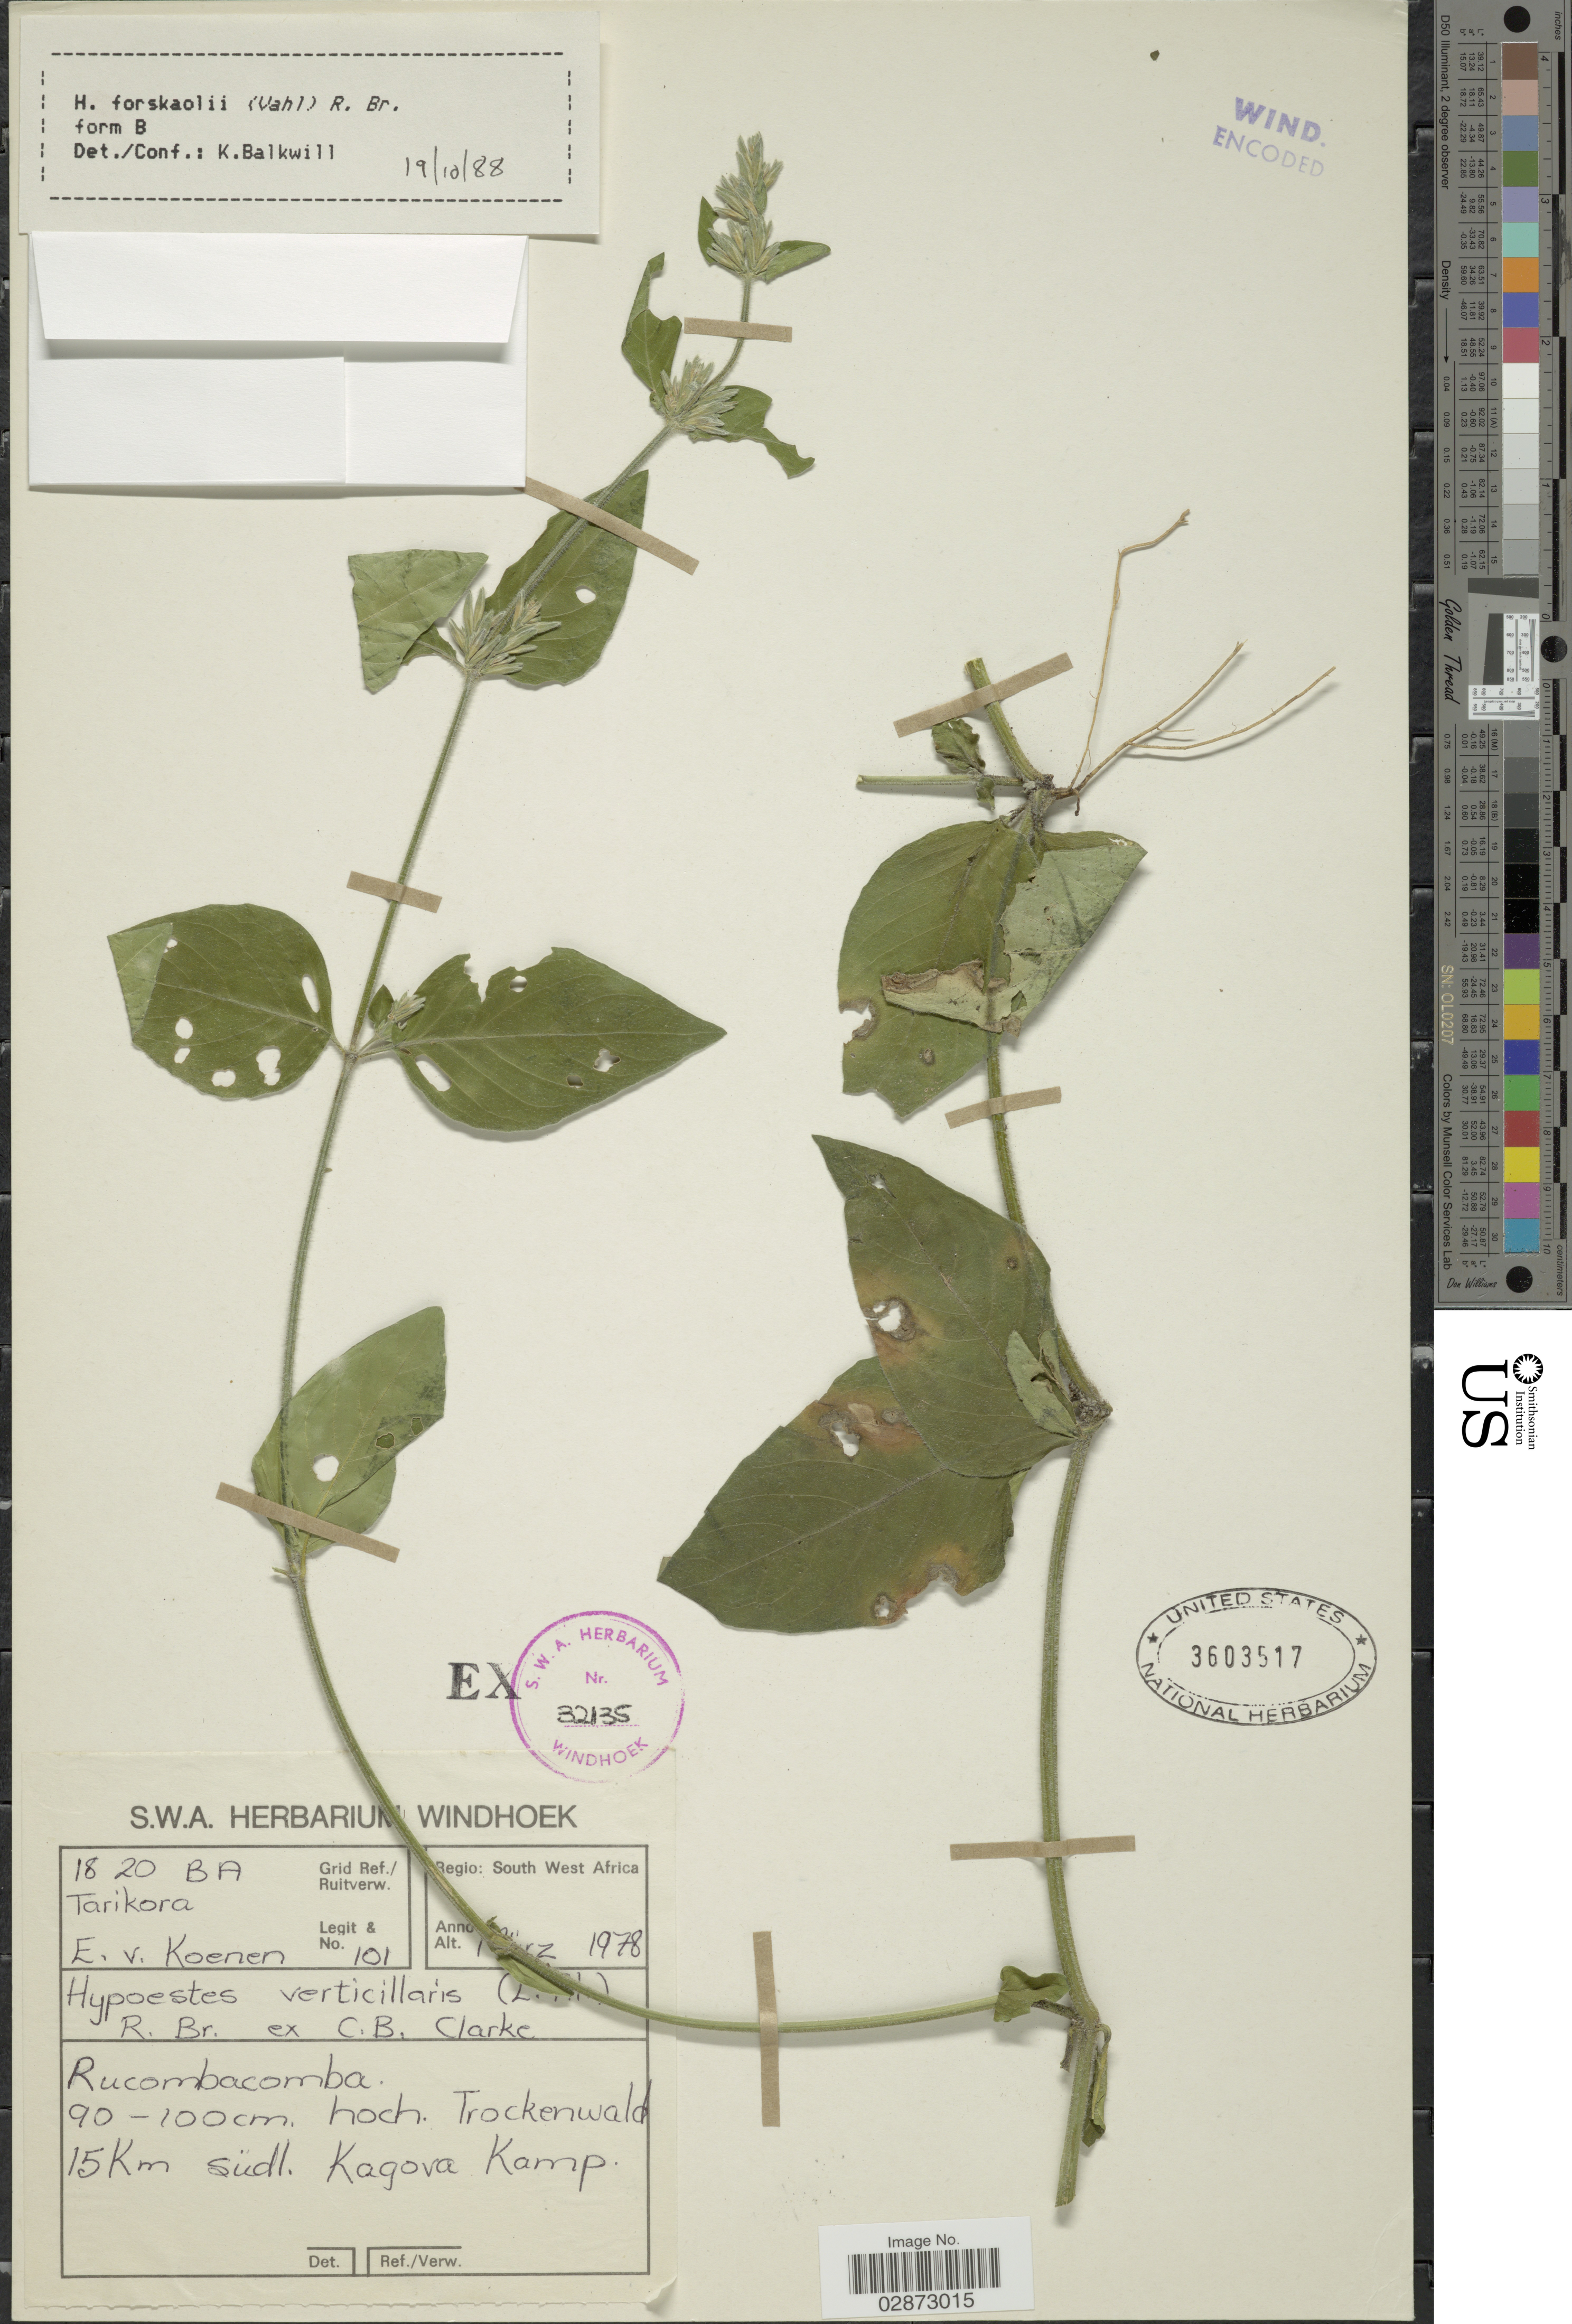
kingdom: Plantae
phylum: Tracheophyta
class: Magnoliopsida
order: Lamiales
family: Acanthaceae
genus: Hypoestes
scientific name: Hypoestes forsskaolii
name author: (Vahl) R. Br.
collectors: E. Koenen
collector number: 101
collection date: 1978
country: Namibia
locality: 18 20 BA Tarikora Grid Ref./ Ruitverw. Regio: South West Africa. 15 Km südl. Kagova Kamp.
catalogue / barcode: US 3603517